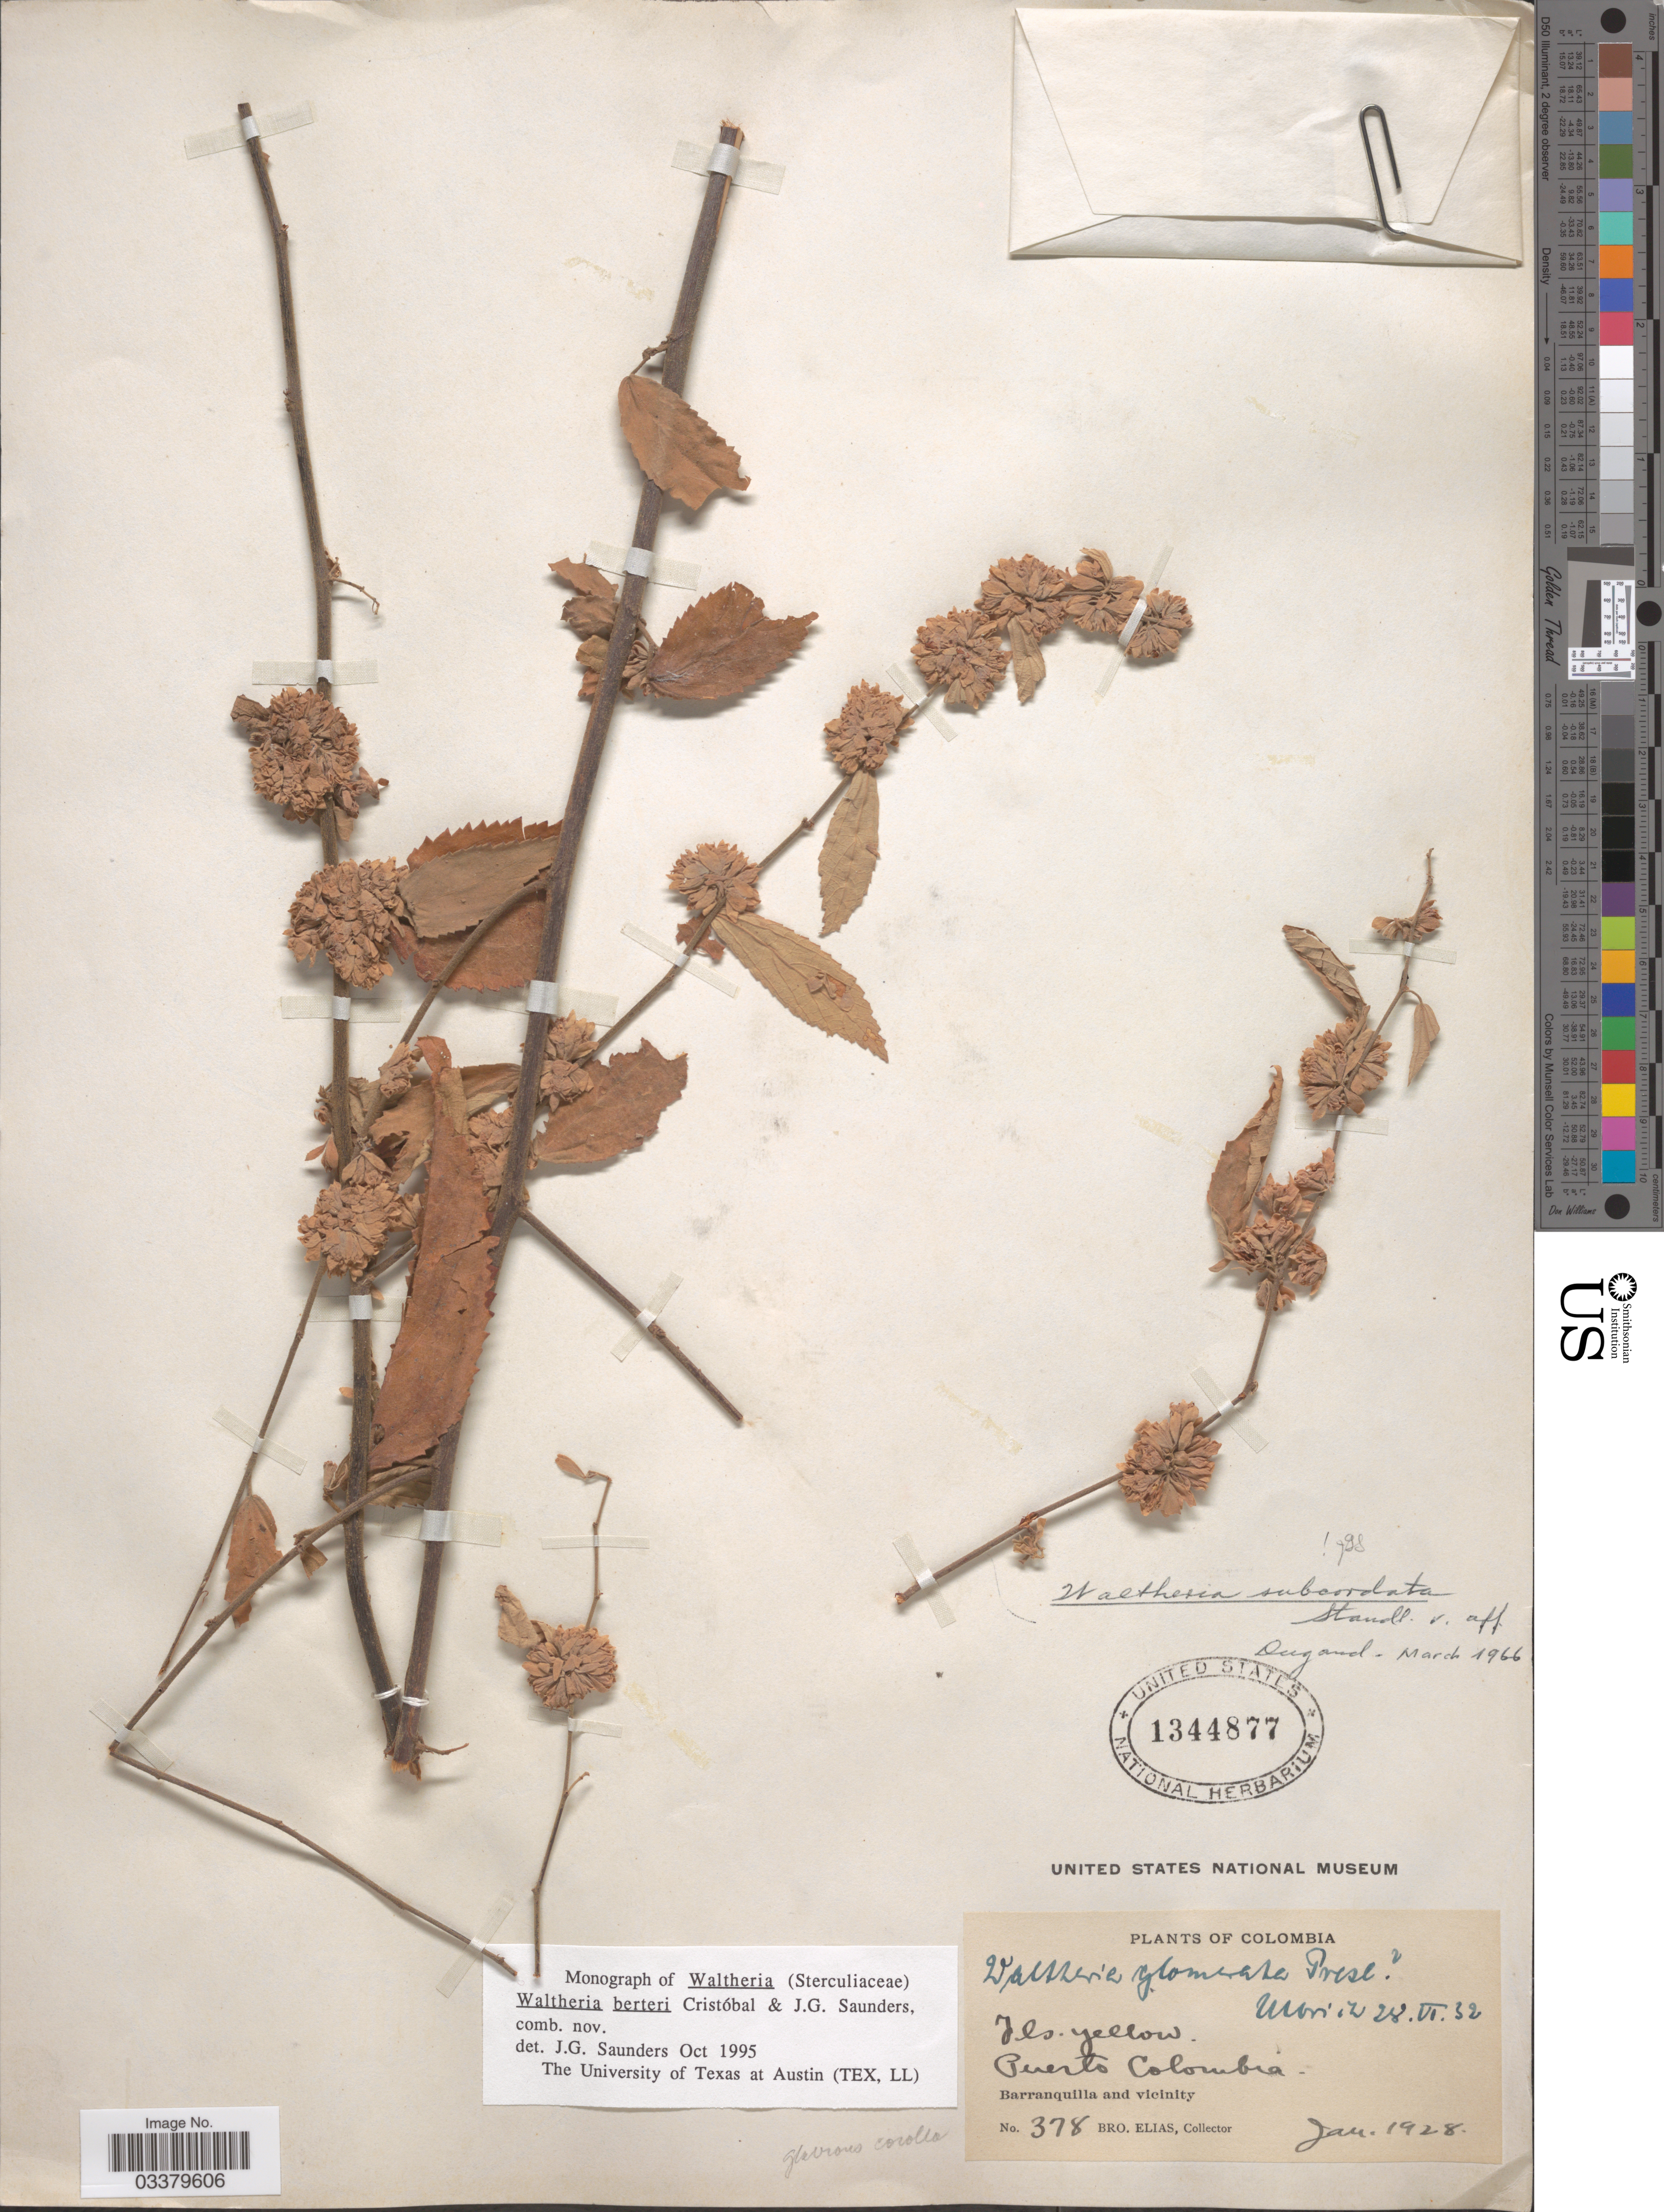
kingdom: Plantae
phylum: Tracheophyta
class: Magnoliopsida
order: Malvales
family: Malvaceae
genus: Waltheria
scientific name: Waltheria berteroi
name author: (Spreng.) J.G. Saunders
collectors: Bro. Elias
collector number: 378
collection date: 1928-01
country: Colombia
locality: Puerto Colombia. Barranquilla and vicinity.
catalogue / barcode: US 1344877